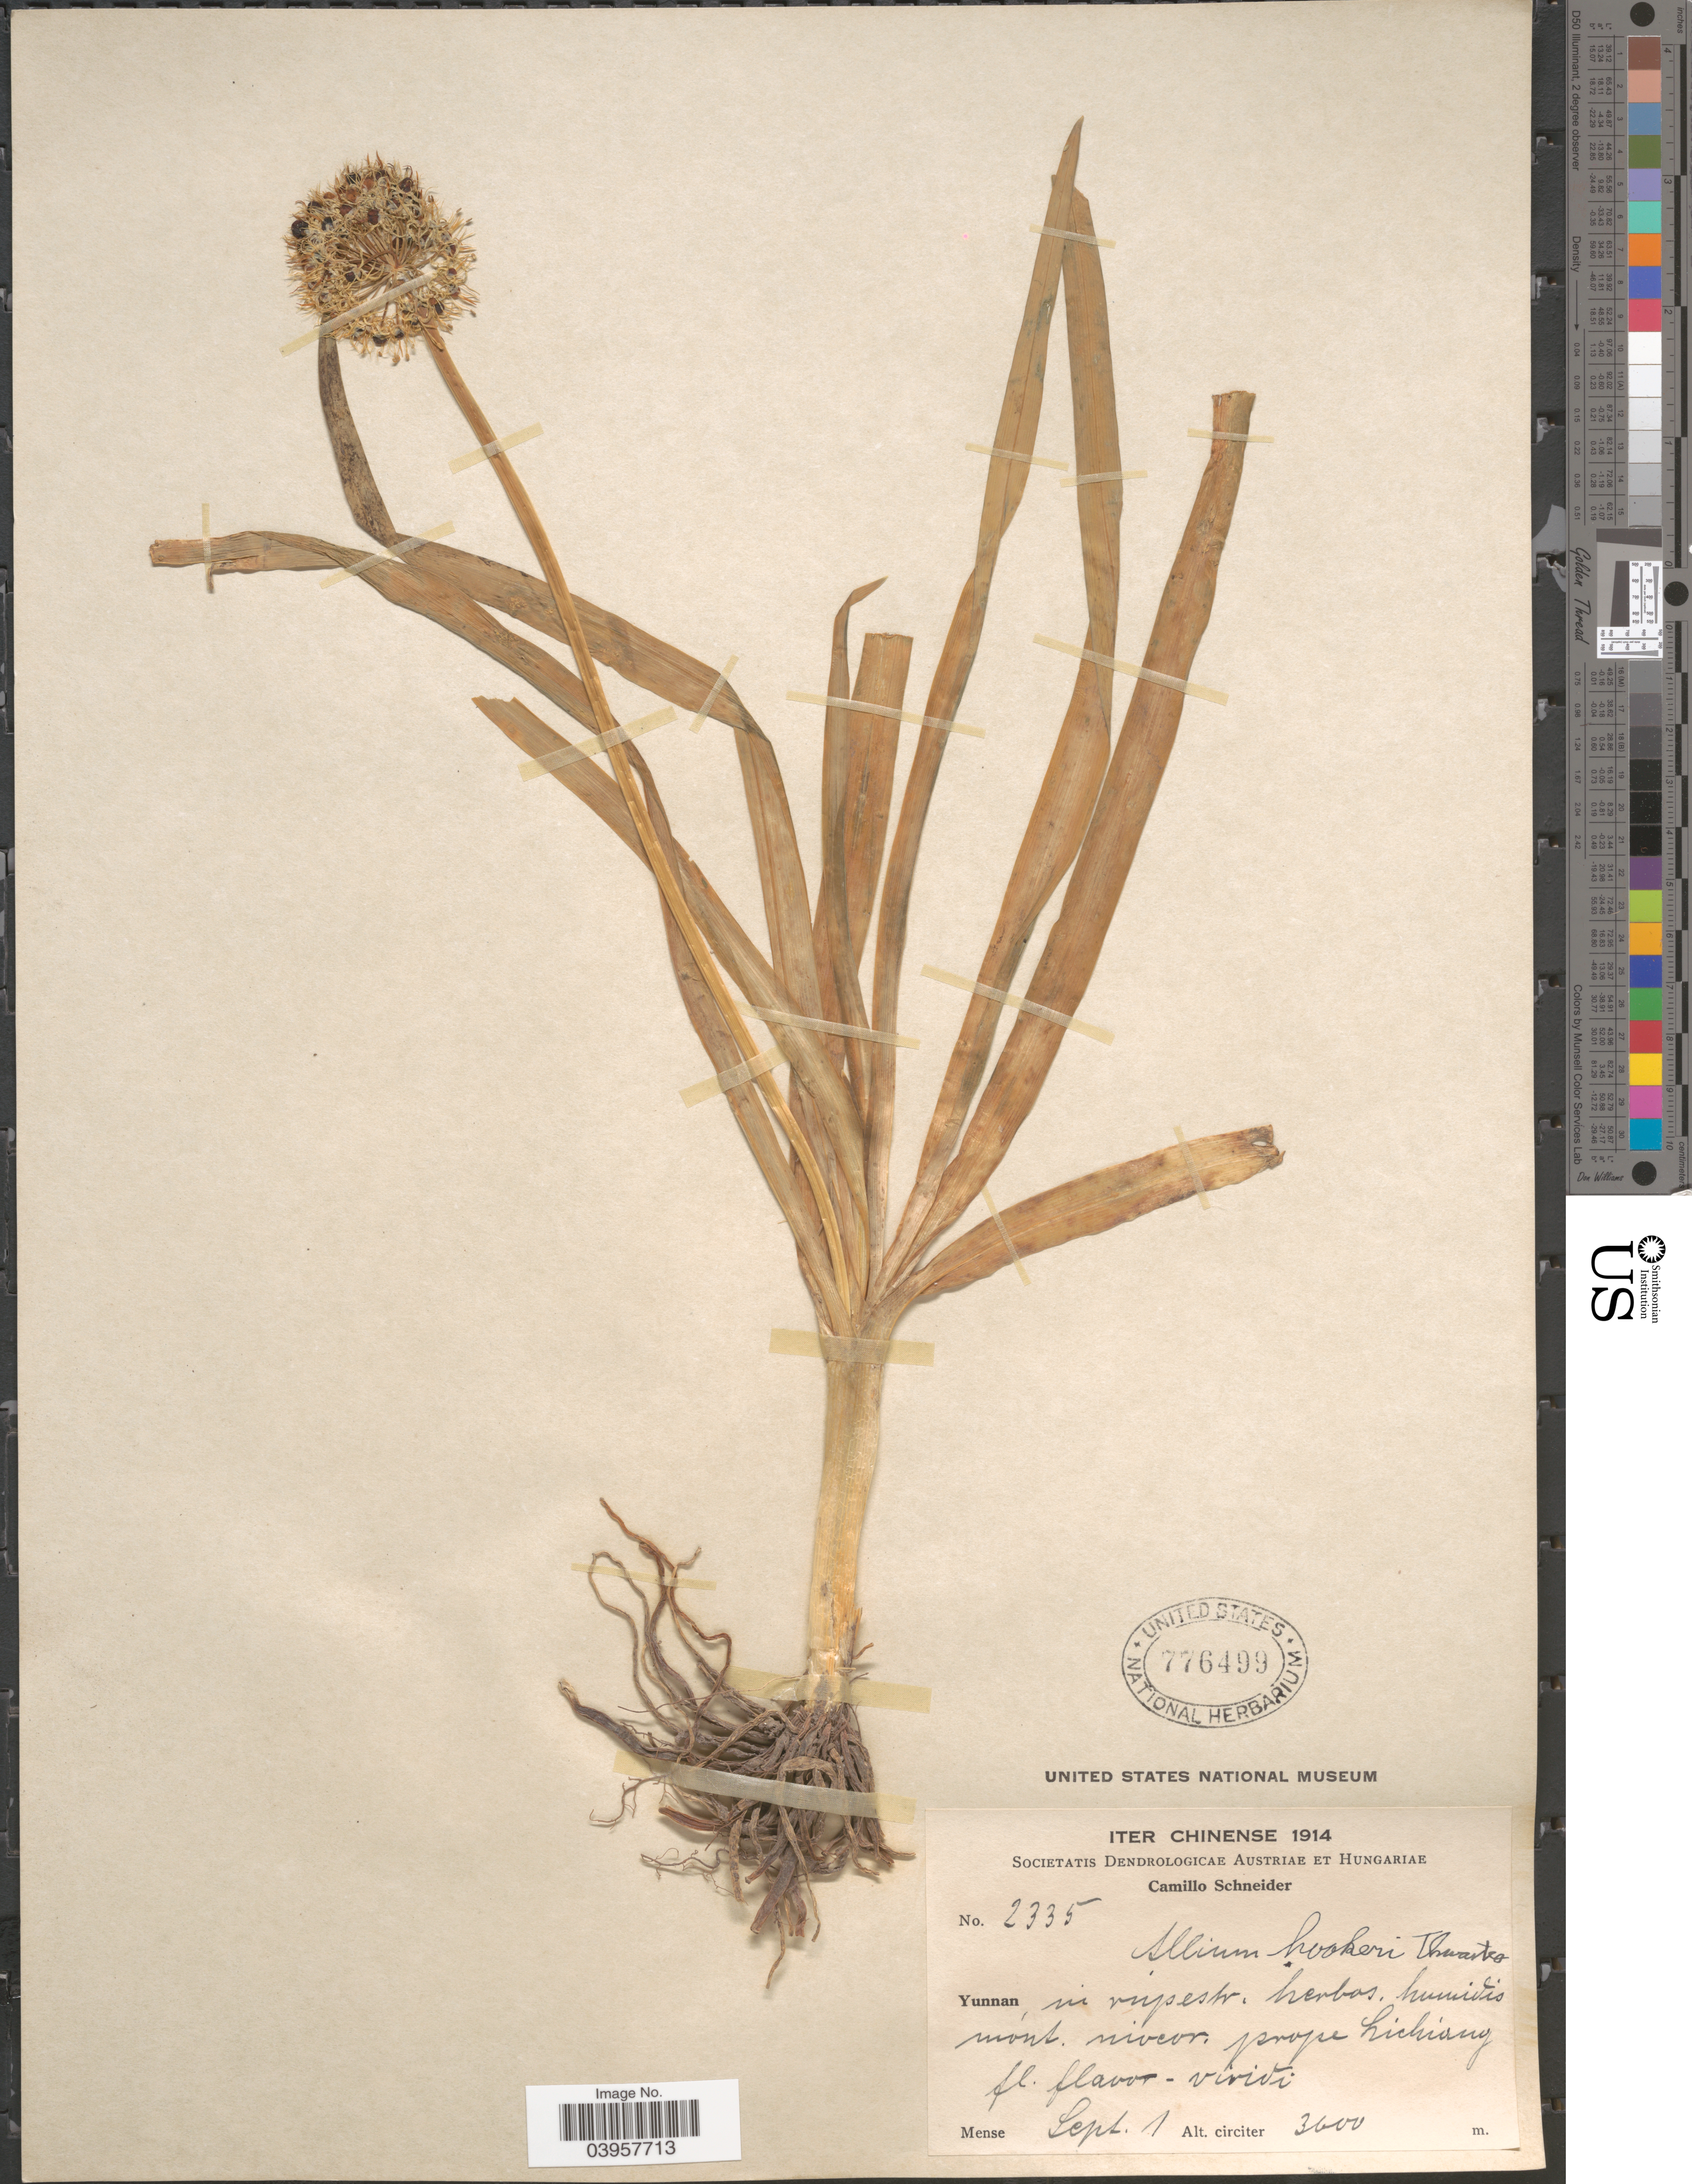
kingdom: Plantae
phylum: Tracheophyta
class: Liliopsida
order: Asparagales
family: Amaryllidaceae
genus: Allium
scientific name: Allium hookeri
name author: Thwaites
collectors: C. K. Schneider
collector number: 2335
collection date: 1914-09-01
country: China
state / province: Yunnan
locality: Yunnan, in rupestr. herbas, humidis mont. niveor prope Hichiang.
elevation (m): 3600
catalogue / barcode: US 776499